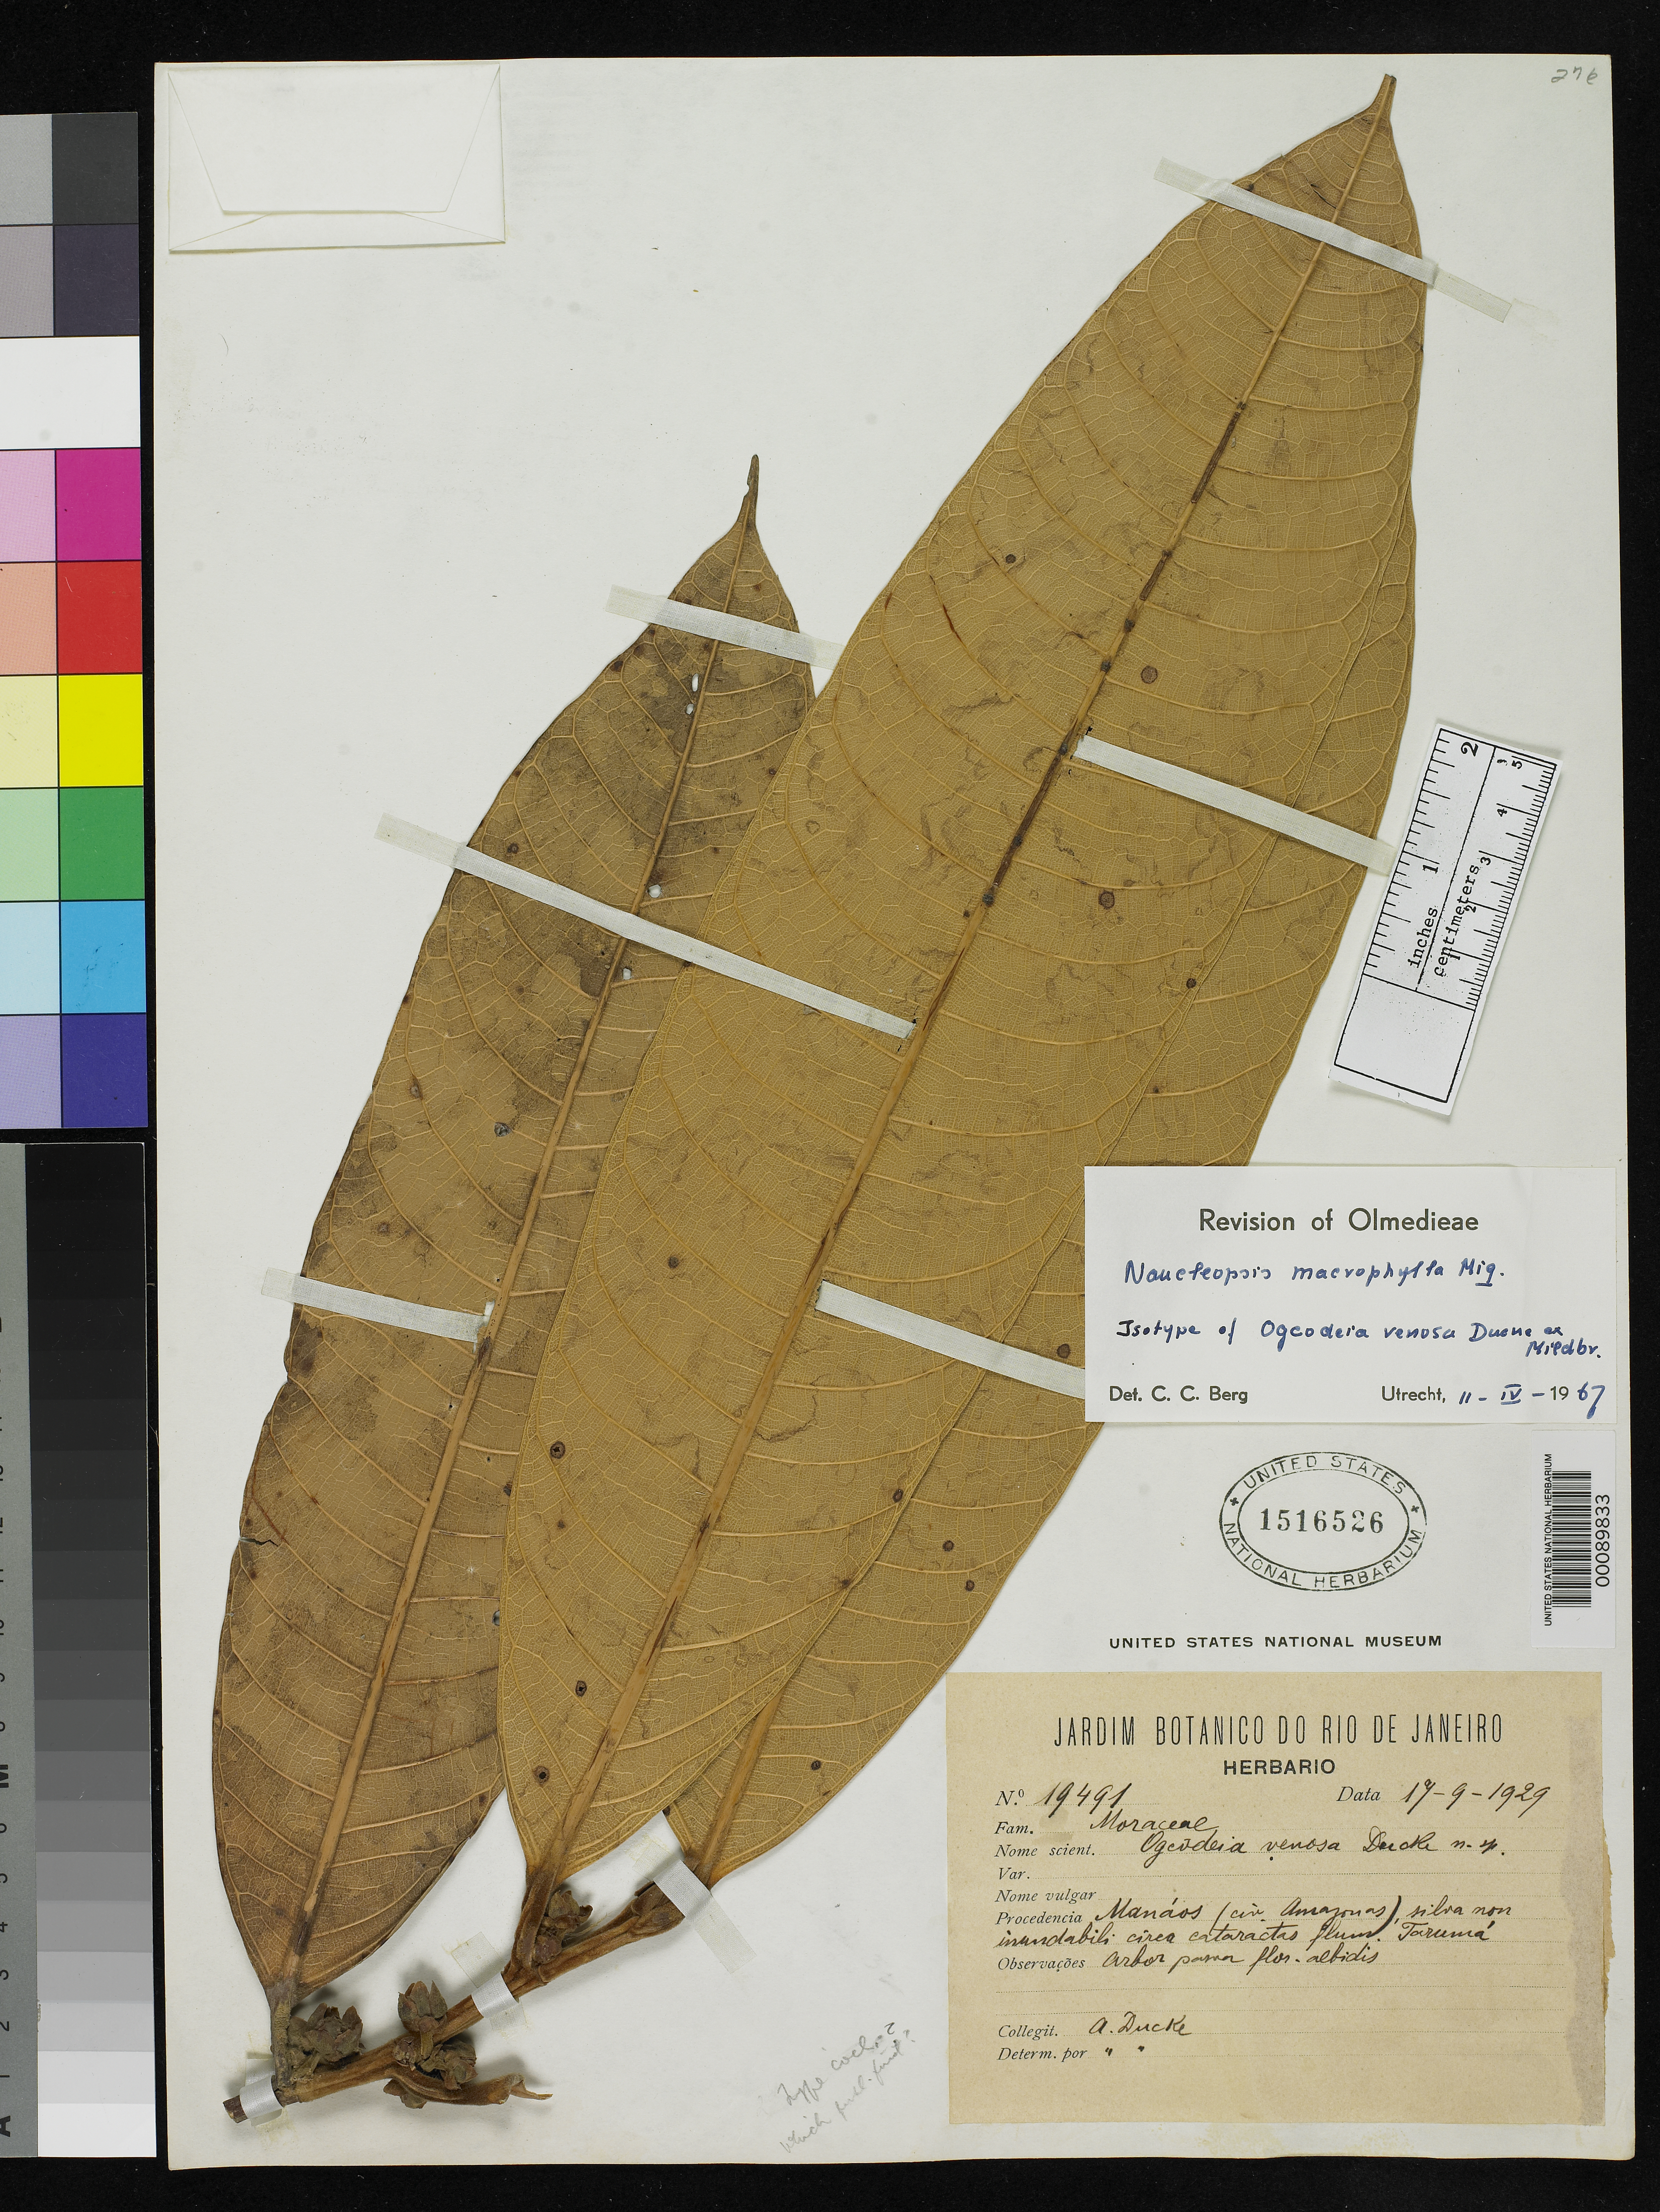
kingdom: Plantae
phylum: Tracheophyta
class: Magnoliopsida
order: Rosales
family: Moraceae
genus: Ogcodeia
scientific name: Ogcodeia venosa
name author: Ducke ex Mildbr.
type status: Isotype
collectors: A. Ducke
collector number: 19491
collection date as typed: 17 Sep 1929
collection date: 1929-09-17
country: Brazil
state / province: Amazonas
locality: Manaos.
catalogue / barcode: US 1516526